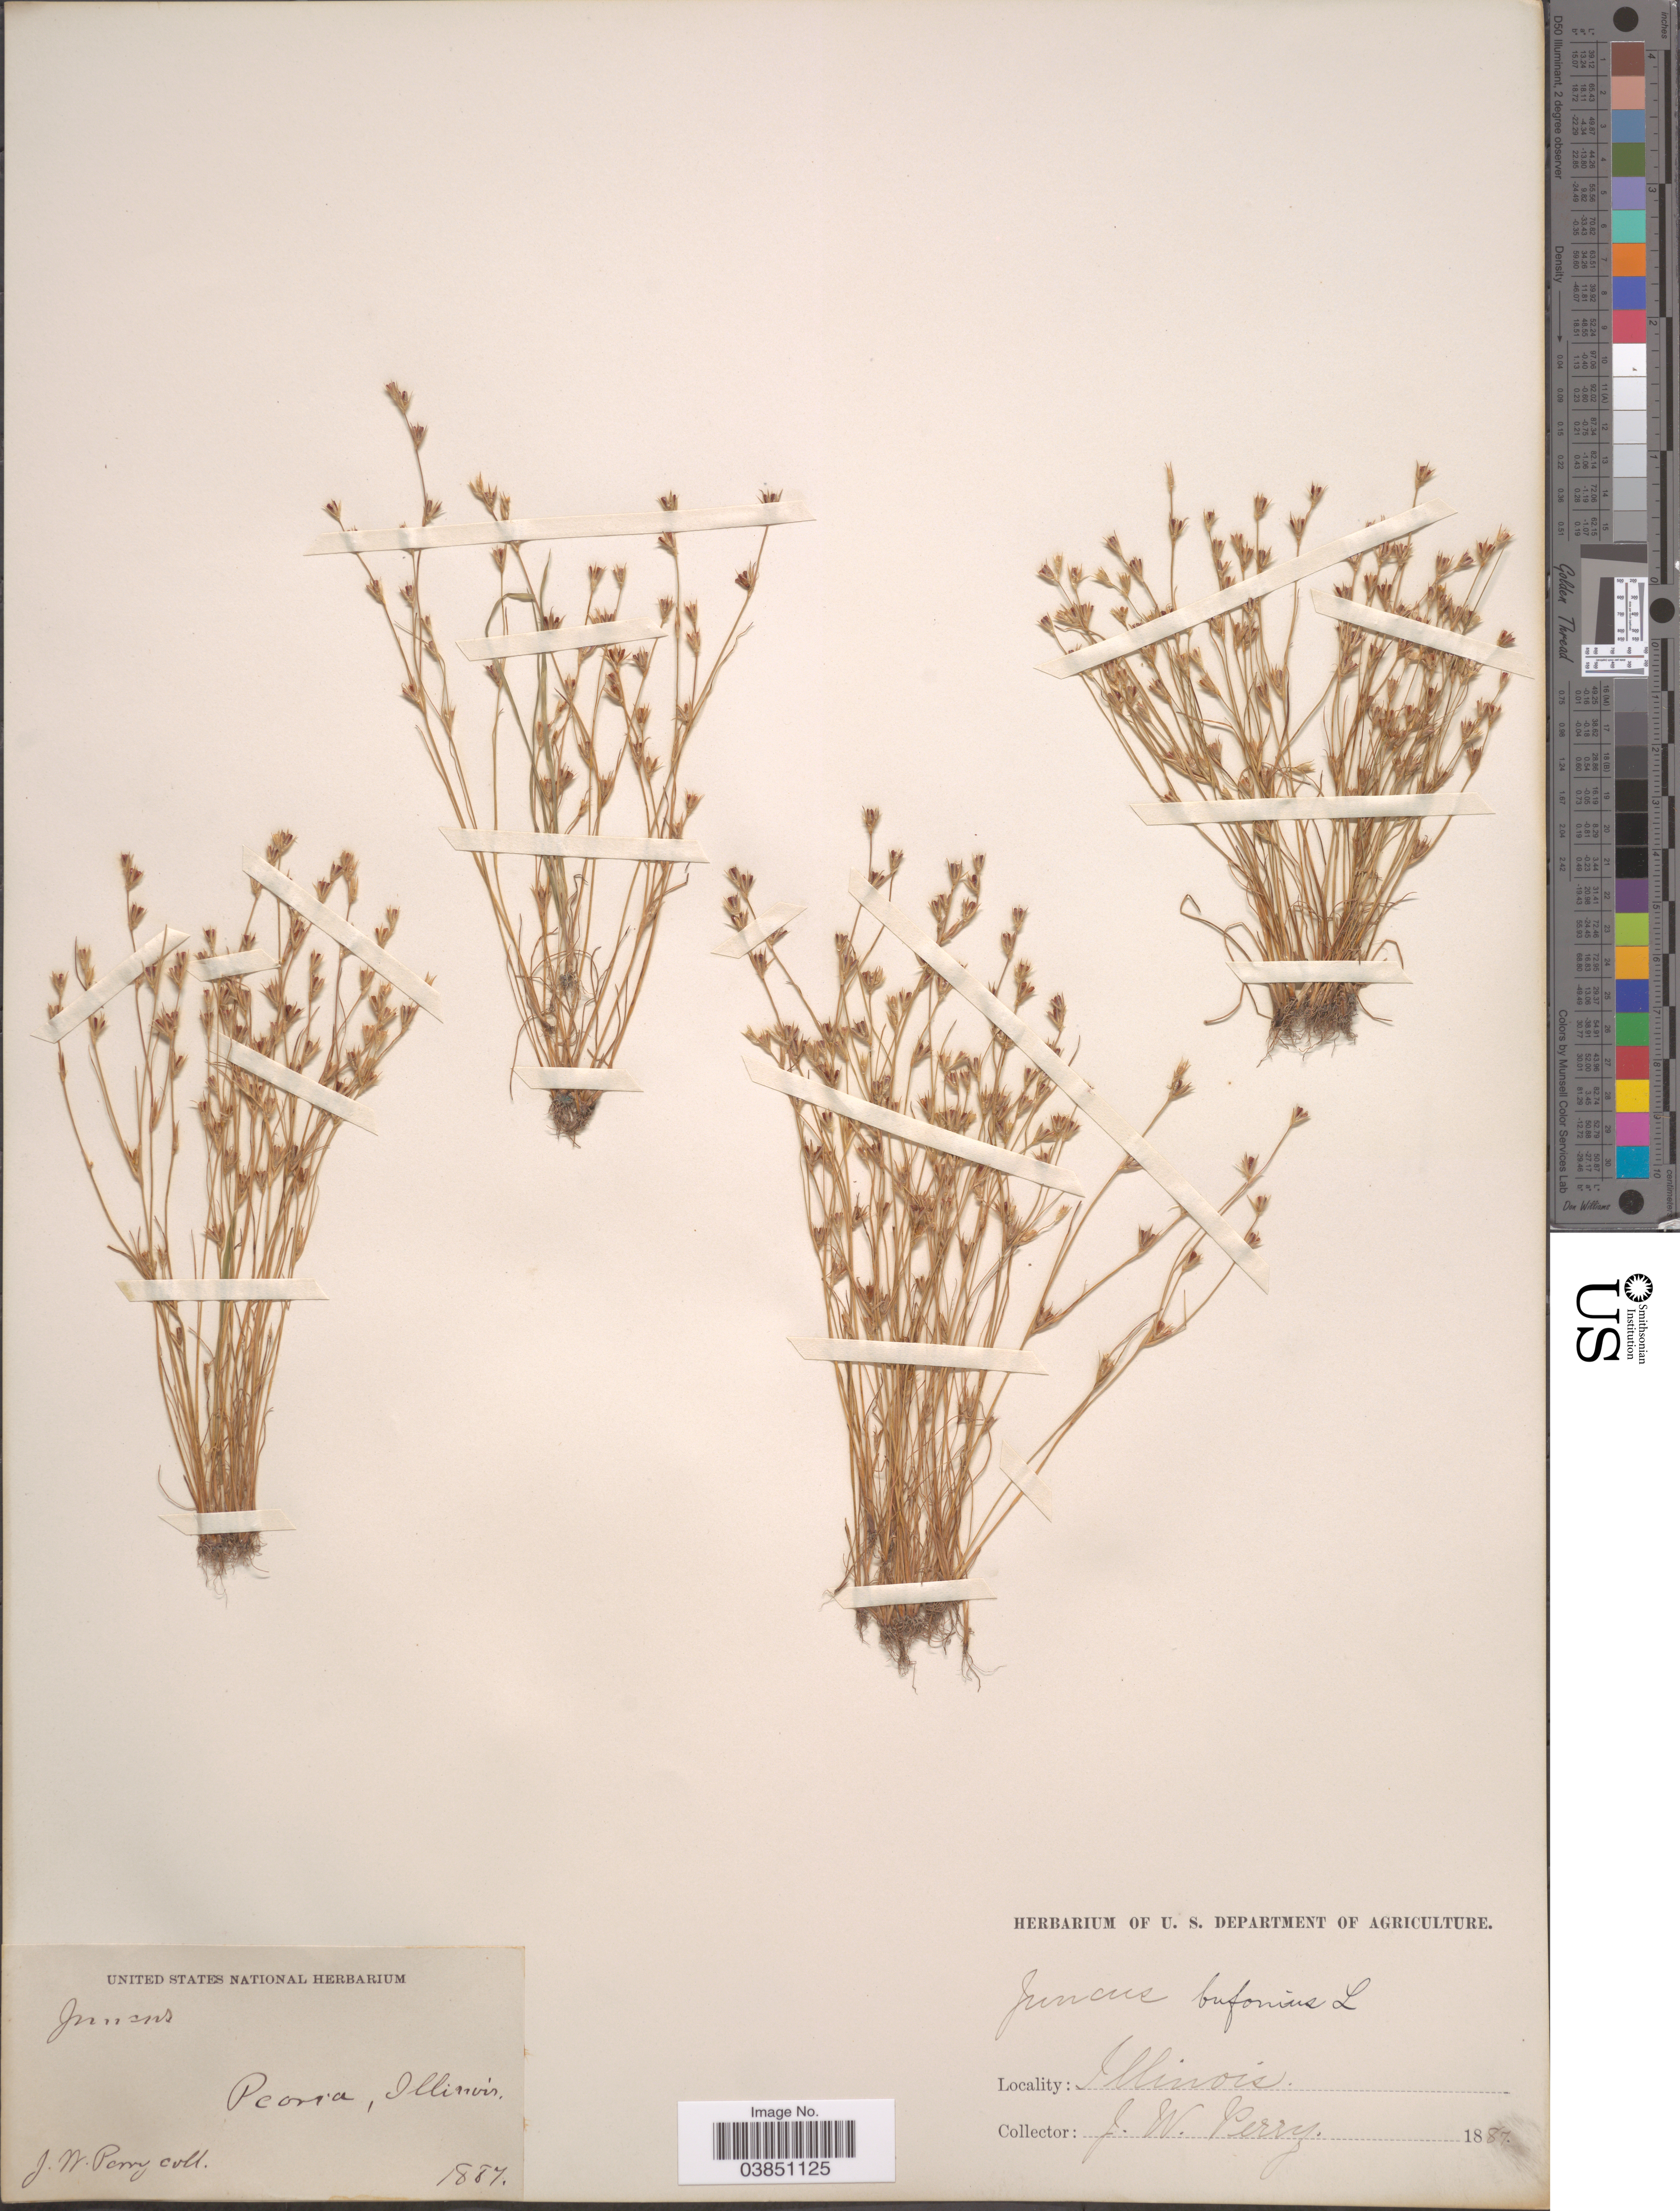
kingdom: Plantae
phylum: Tracheophyta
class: Liliopsida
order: Poales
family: Juncaceae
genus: Juncus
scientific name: Juncus bufonius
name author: L.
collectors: J. Perry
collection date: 1887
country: United States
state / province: Illinois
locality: Peoria.